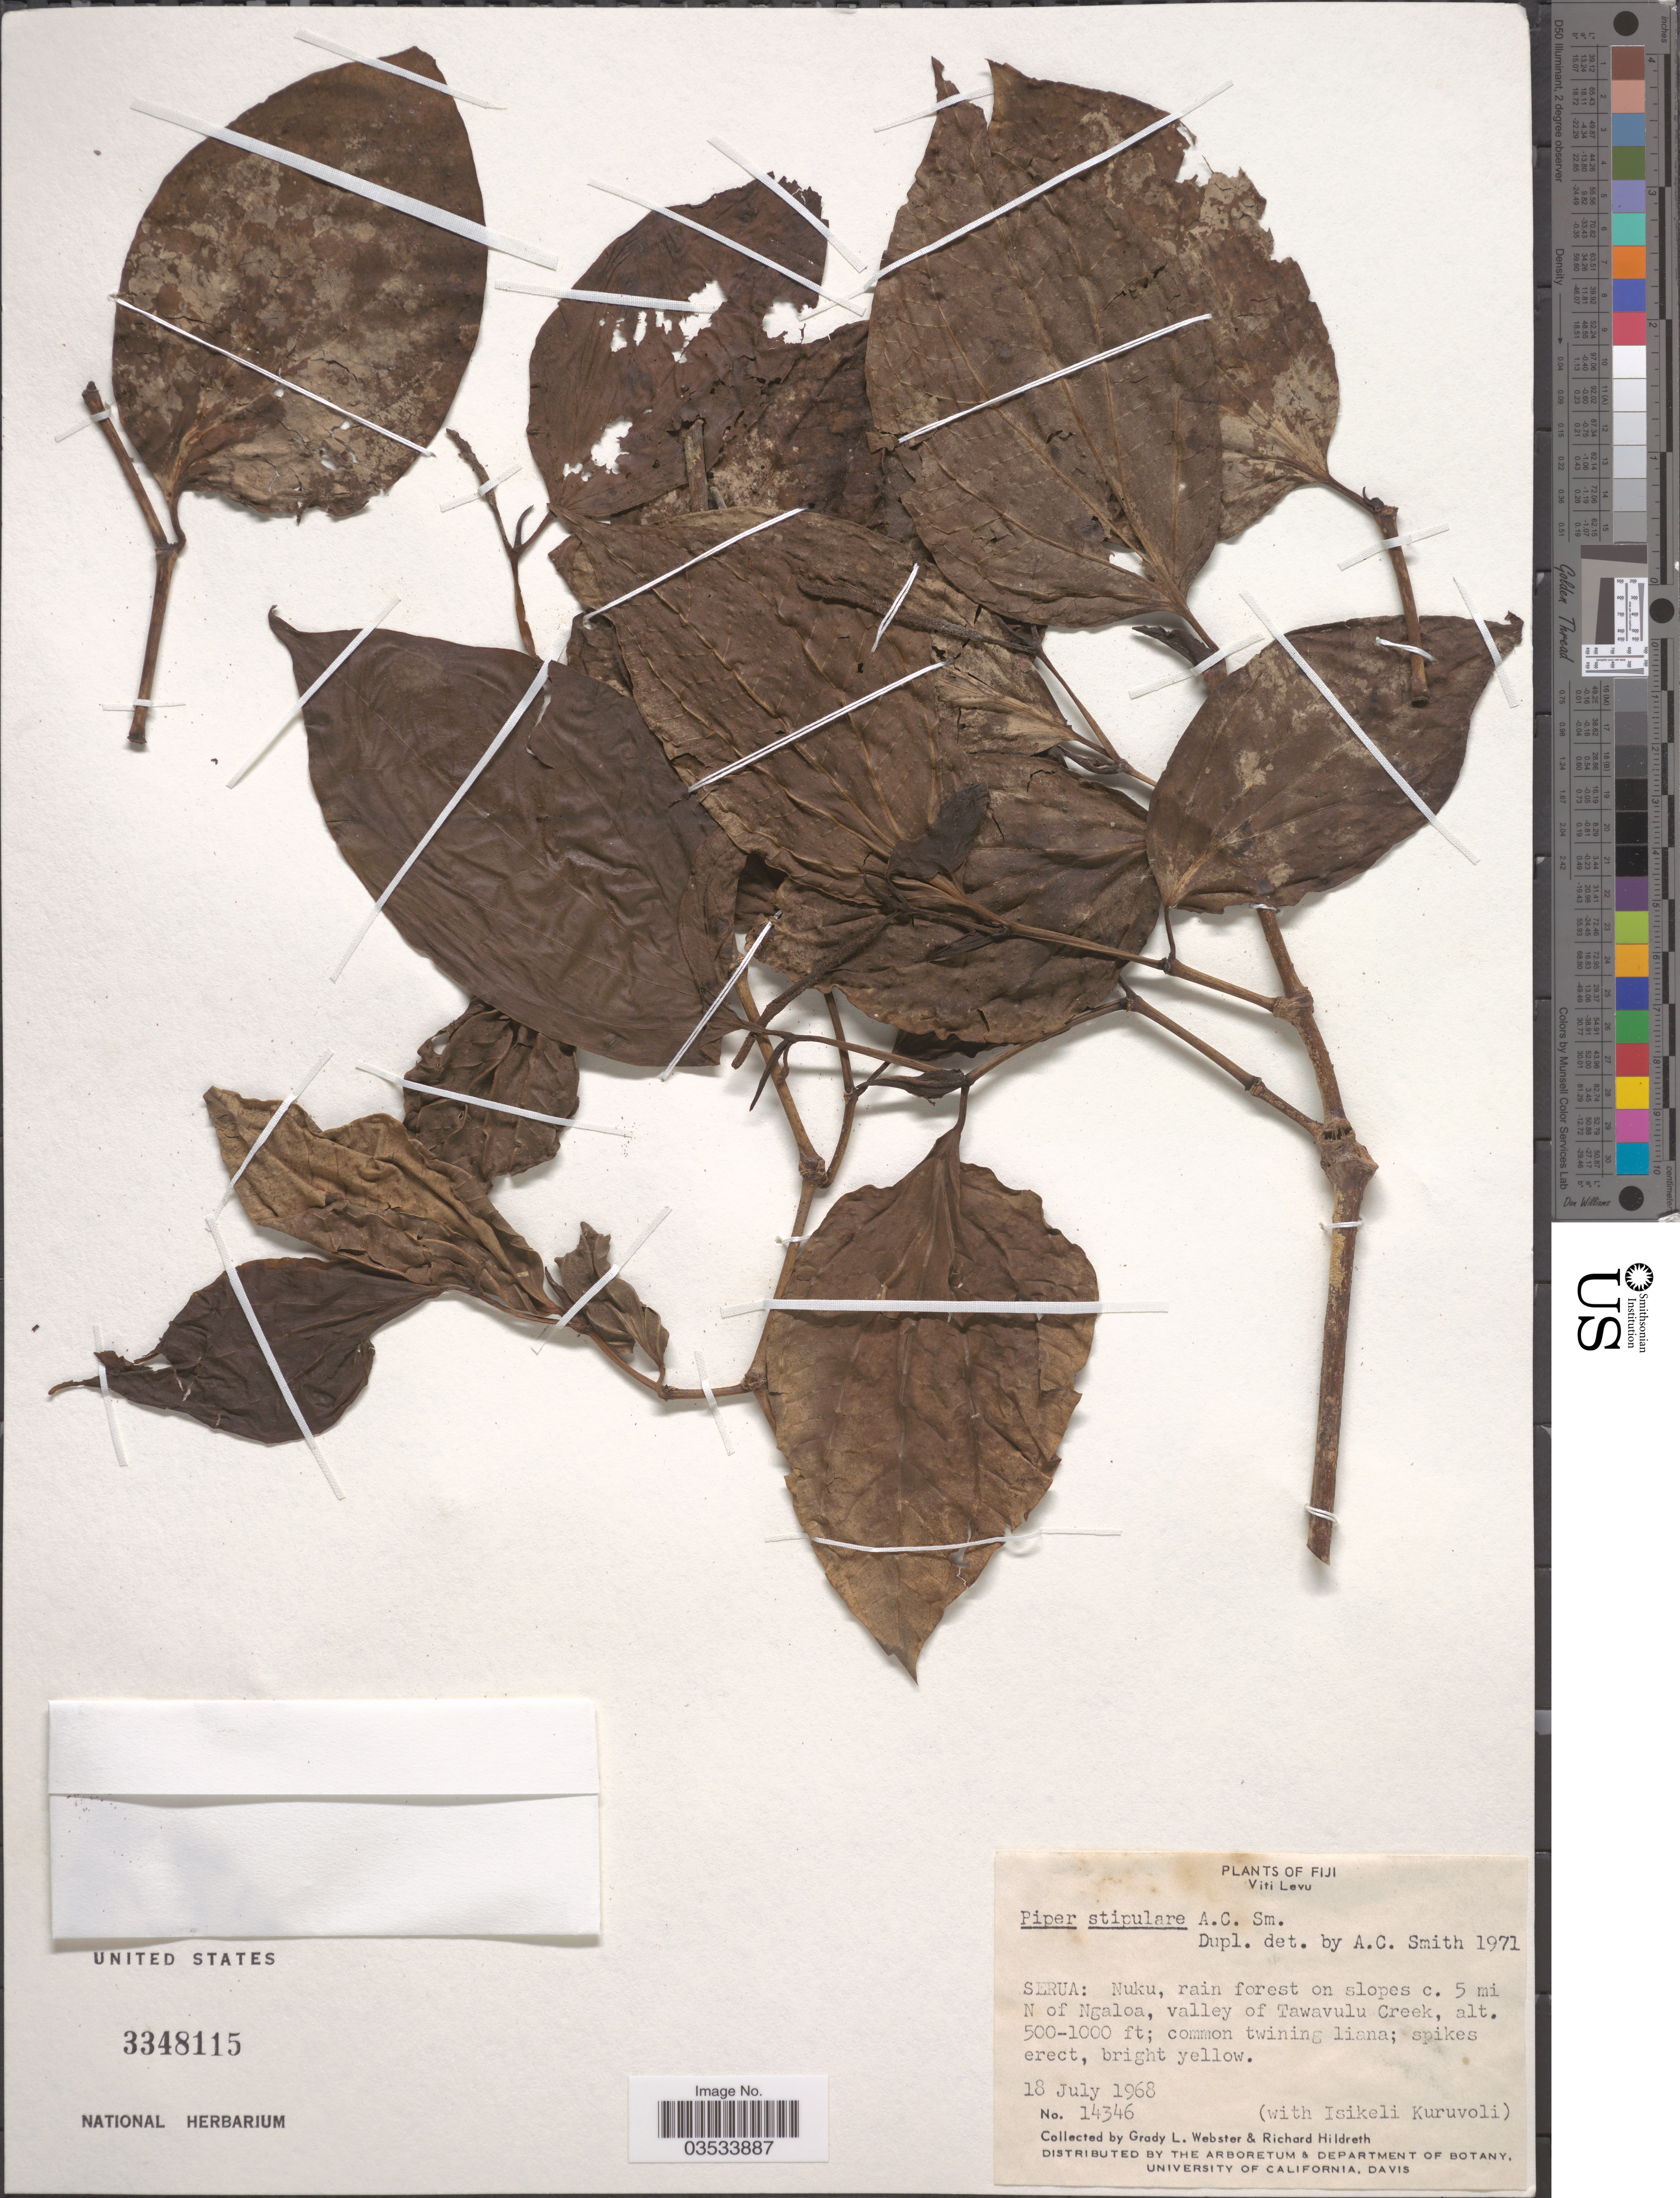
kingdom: Plantae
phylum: Tracheophyta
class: Magnoliopsida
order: Piperales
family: Piperaceae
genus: Piper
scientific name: Piper stipulare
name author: A.C. Sm.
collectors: G. L. Webster, R. Hildreth & I. Kuruvoli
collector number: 14346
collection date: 1968-07-18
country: Fiji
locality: Viti Levu. Serua: Nuku, rain forest on slopes c. 5 mi N of Ngaloa, valley of Tawavulu Creek.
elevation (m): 152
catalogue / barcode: US 3348115